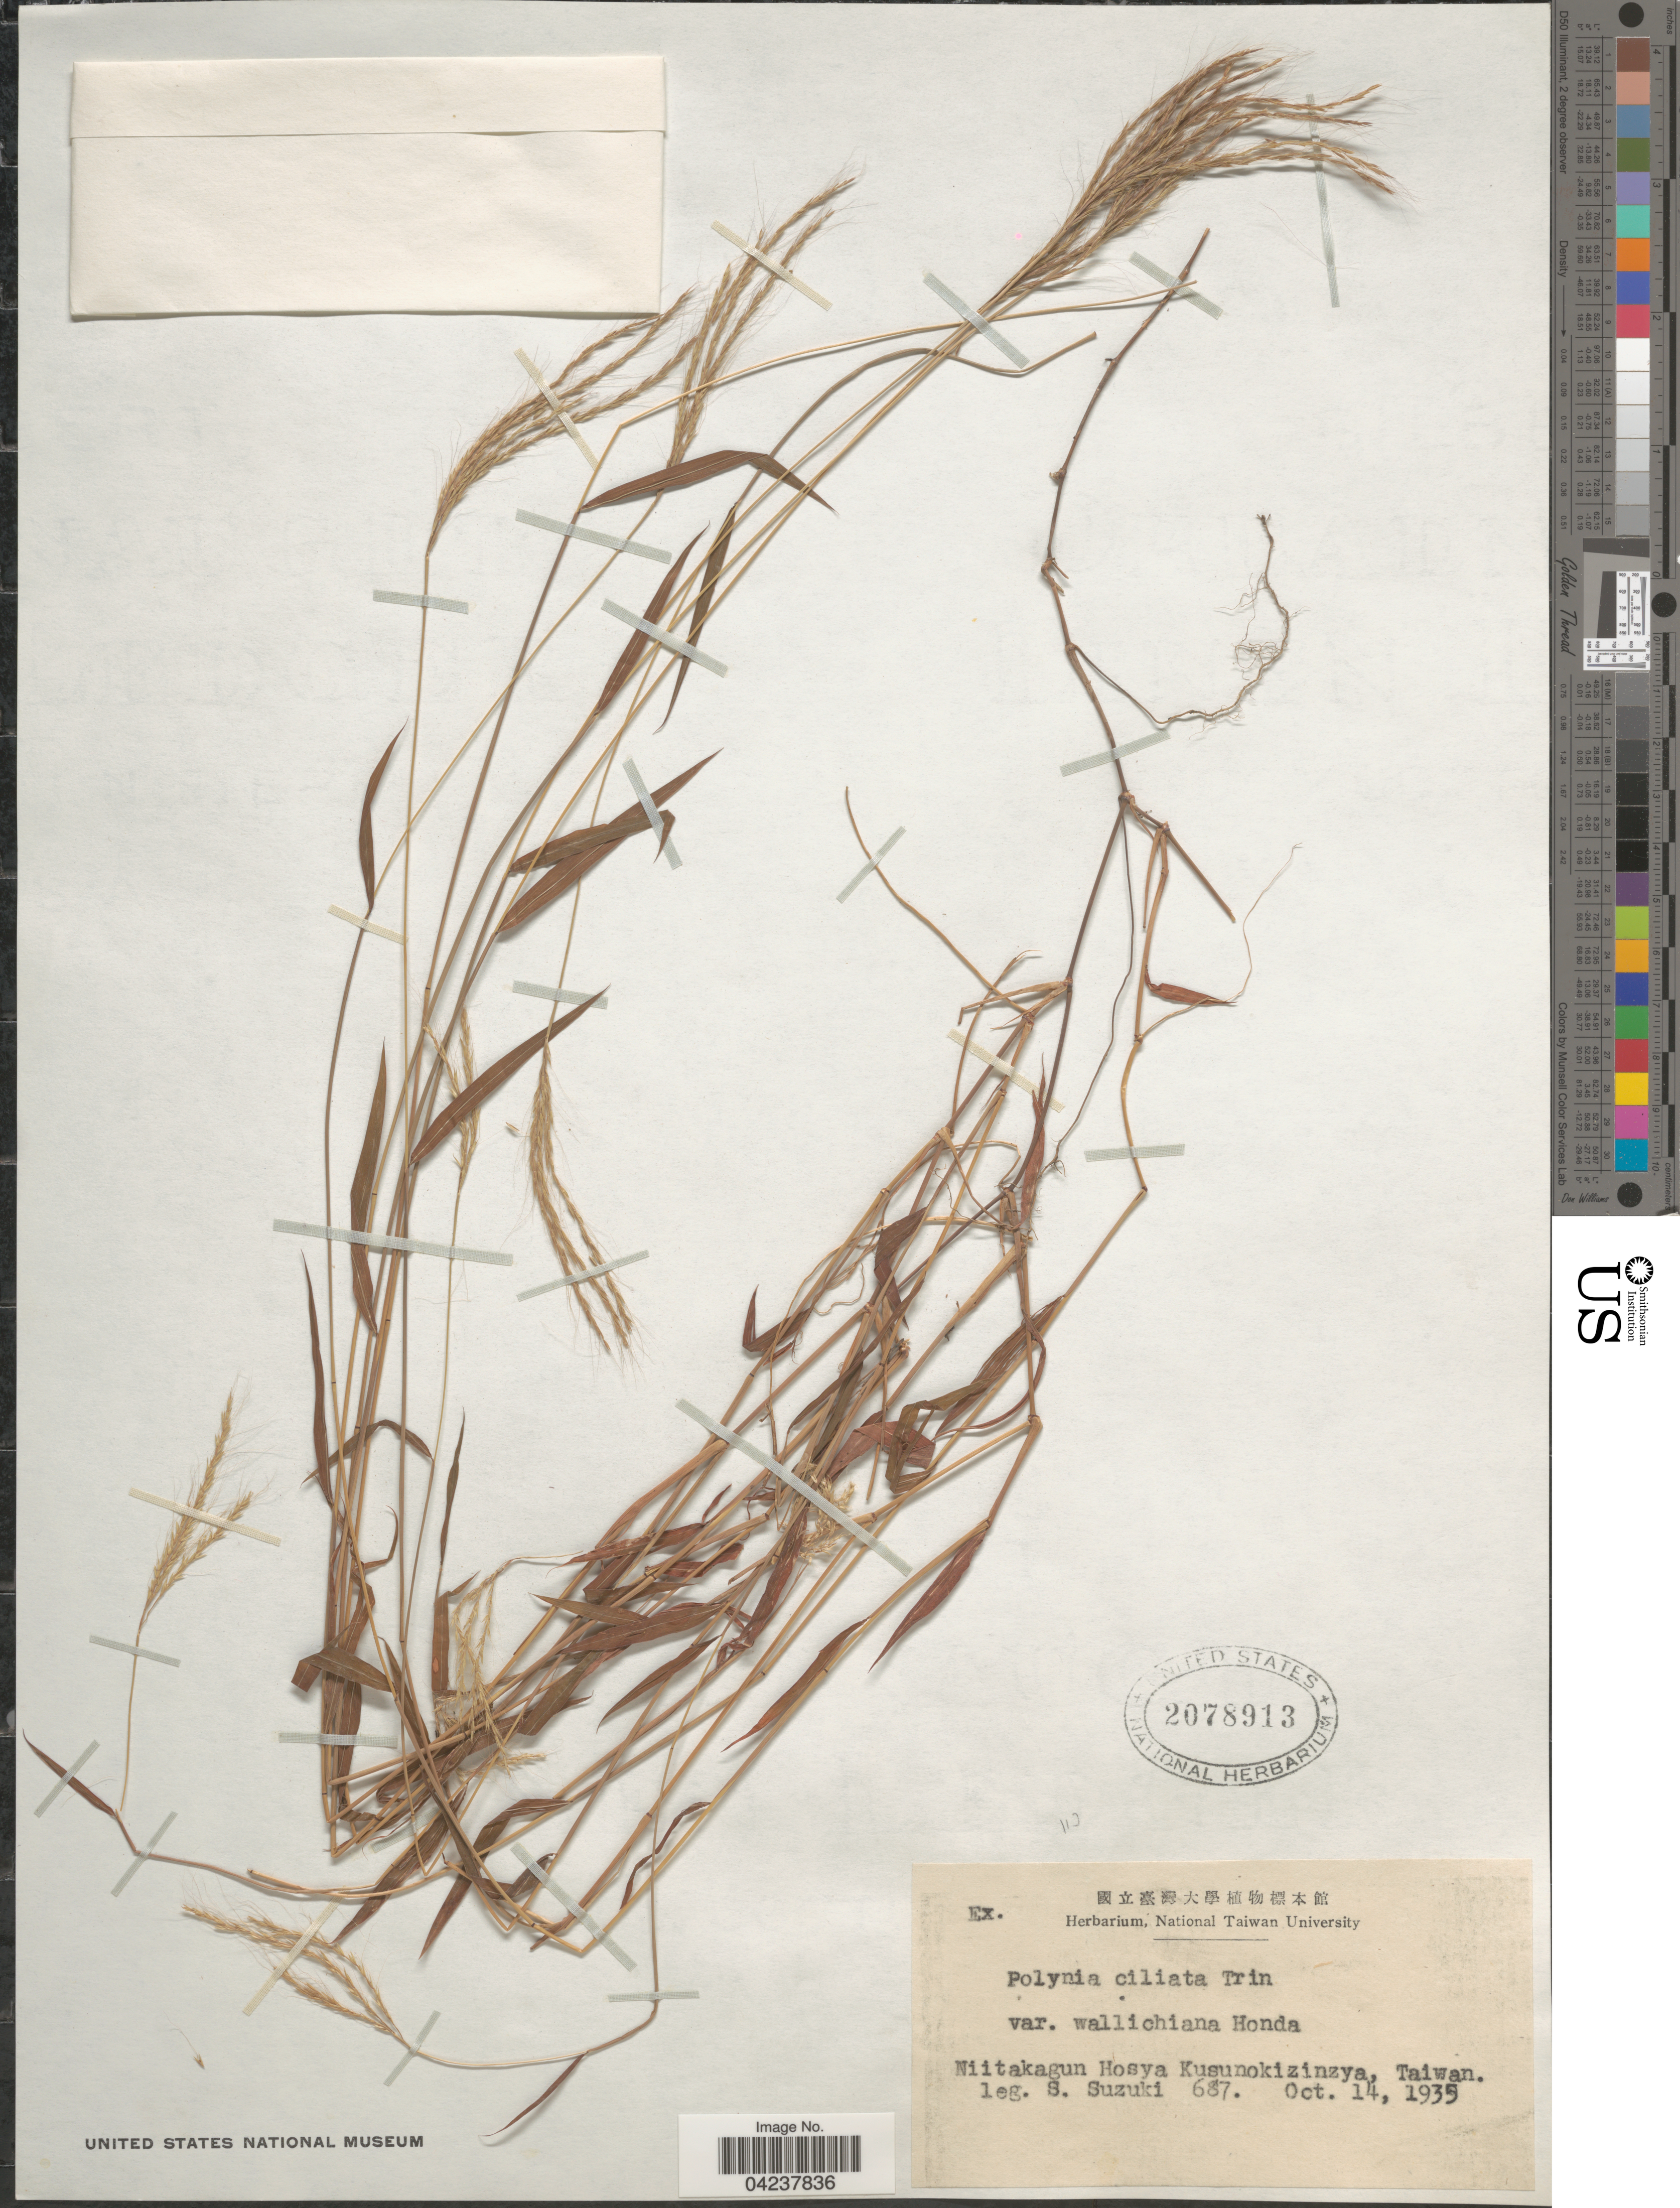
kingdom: Plantae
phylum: Tracheophyta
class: Liliopsida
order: Poales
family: Poaceae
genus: Microstegium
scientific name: Microstegium biaristatum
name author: (Steud.) Keng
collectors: S. Suzuki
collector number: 687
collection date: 1935-10-14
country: Taiwan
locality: Niitakagun Hosya Kusunokizinzya.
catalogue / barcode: US 2078913